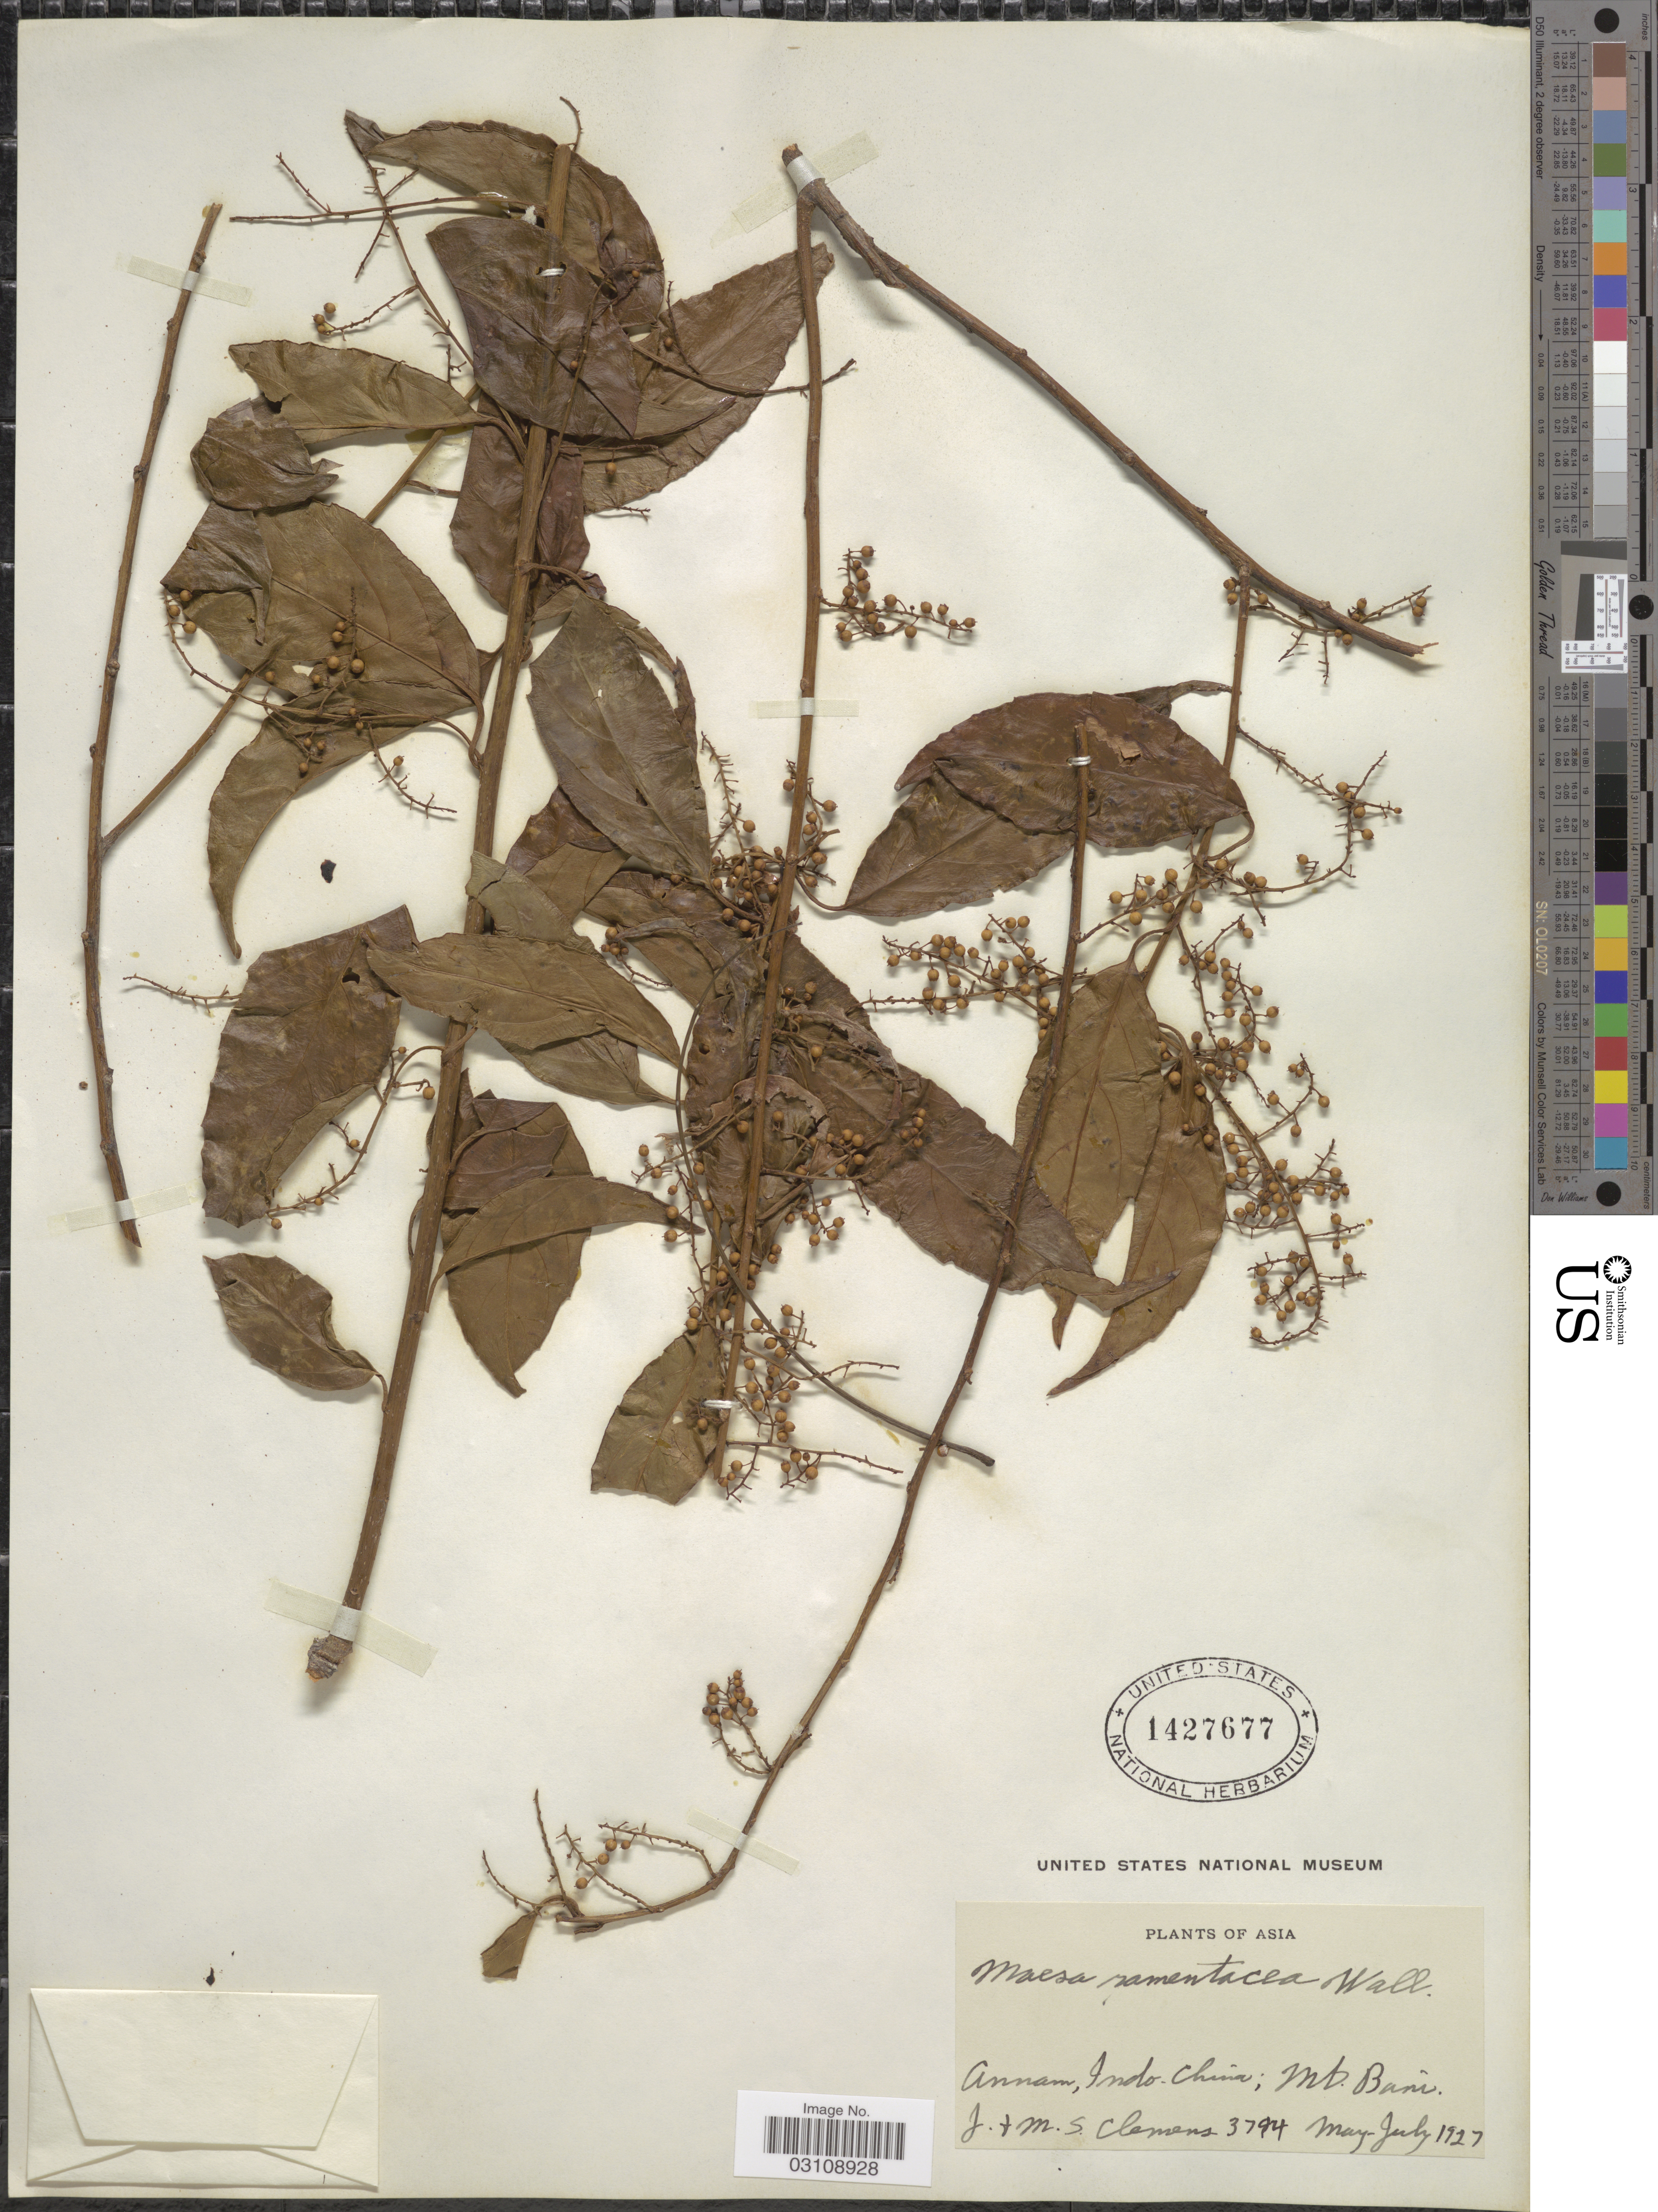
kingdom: Plantae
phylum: Tracheophyta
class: Magnoliopsida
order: Ericales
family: Primulaceae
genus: Maesa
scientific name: Maesa ramentacea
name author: (Roxb.) A. DC.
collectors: J. Clemens & M. S. Clemens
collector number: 3794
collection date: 1927-05/1927-07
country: Vietnam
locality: Asia. Annam, Indo-China; Mt. Bani.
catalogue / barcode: US 1427677